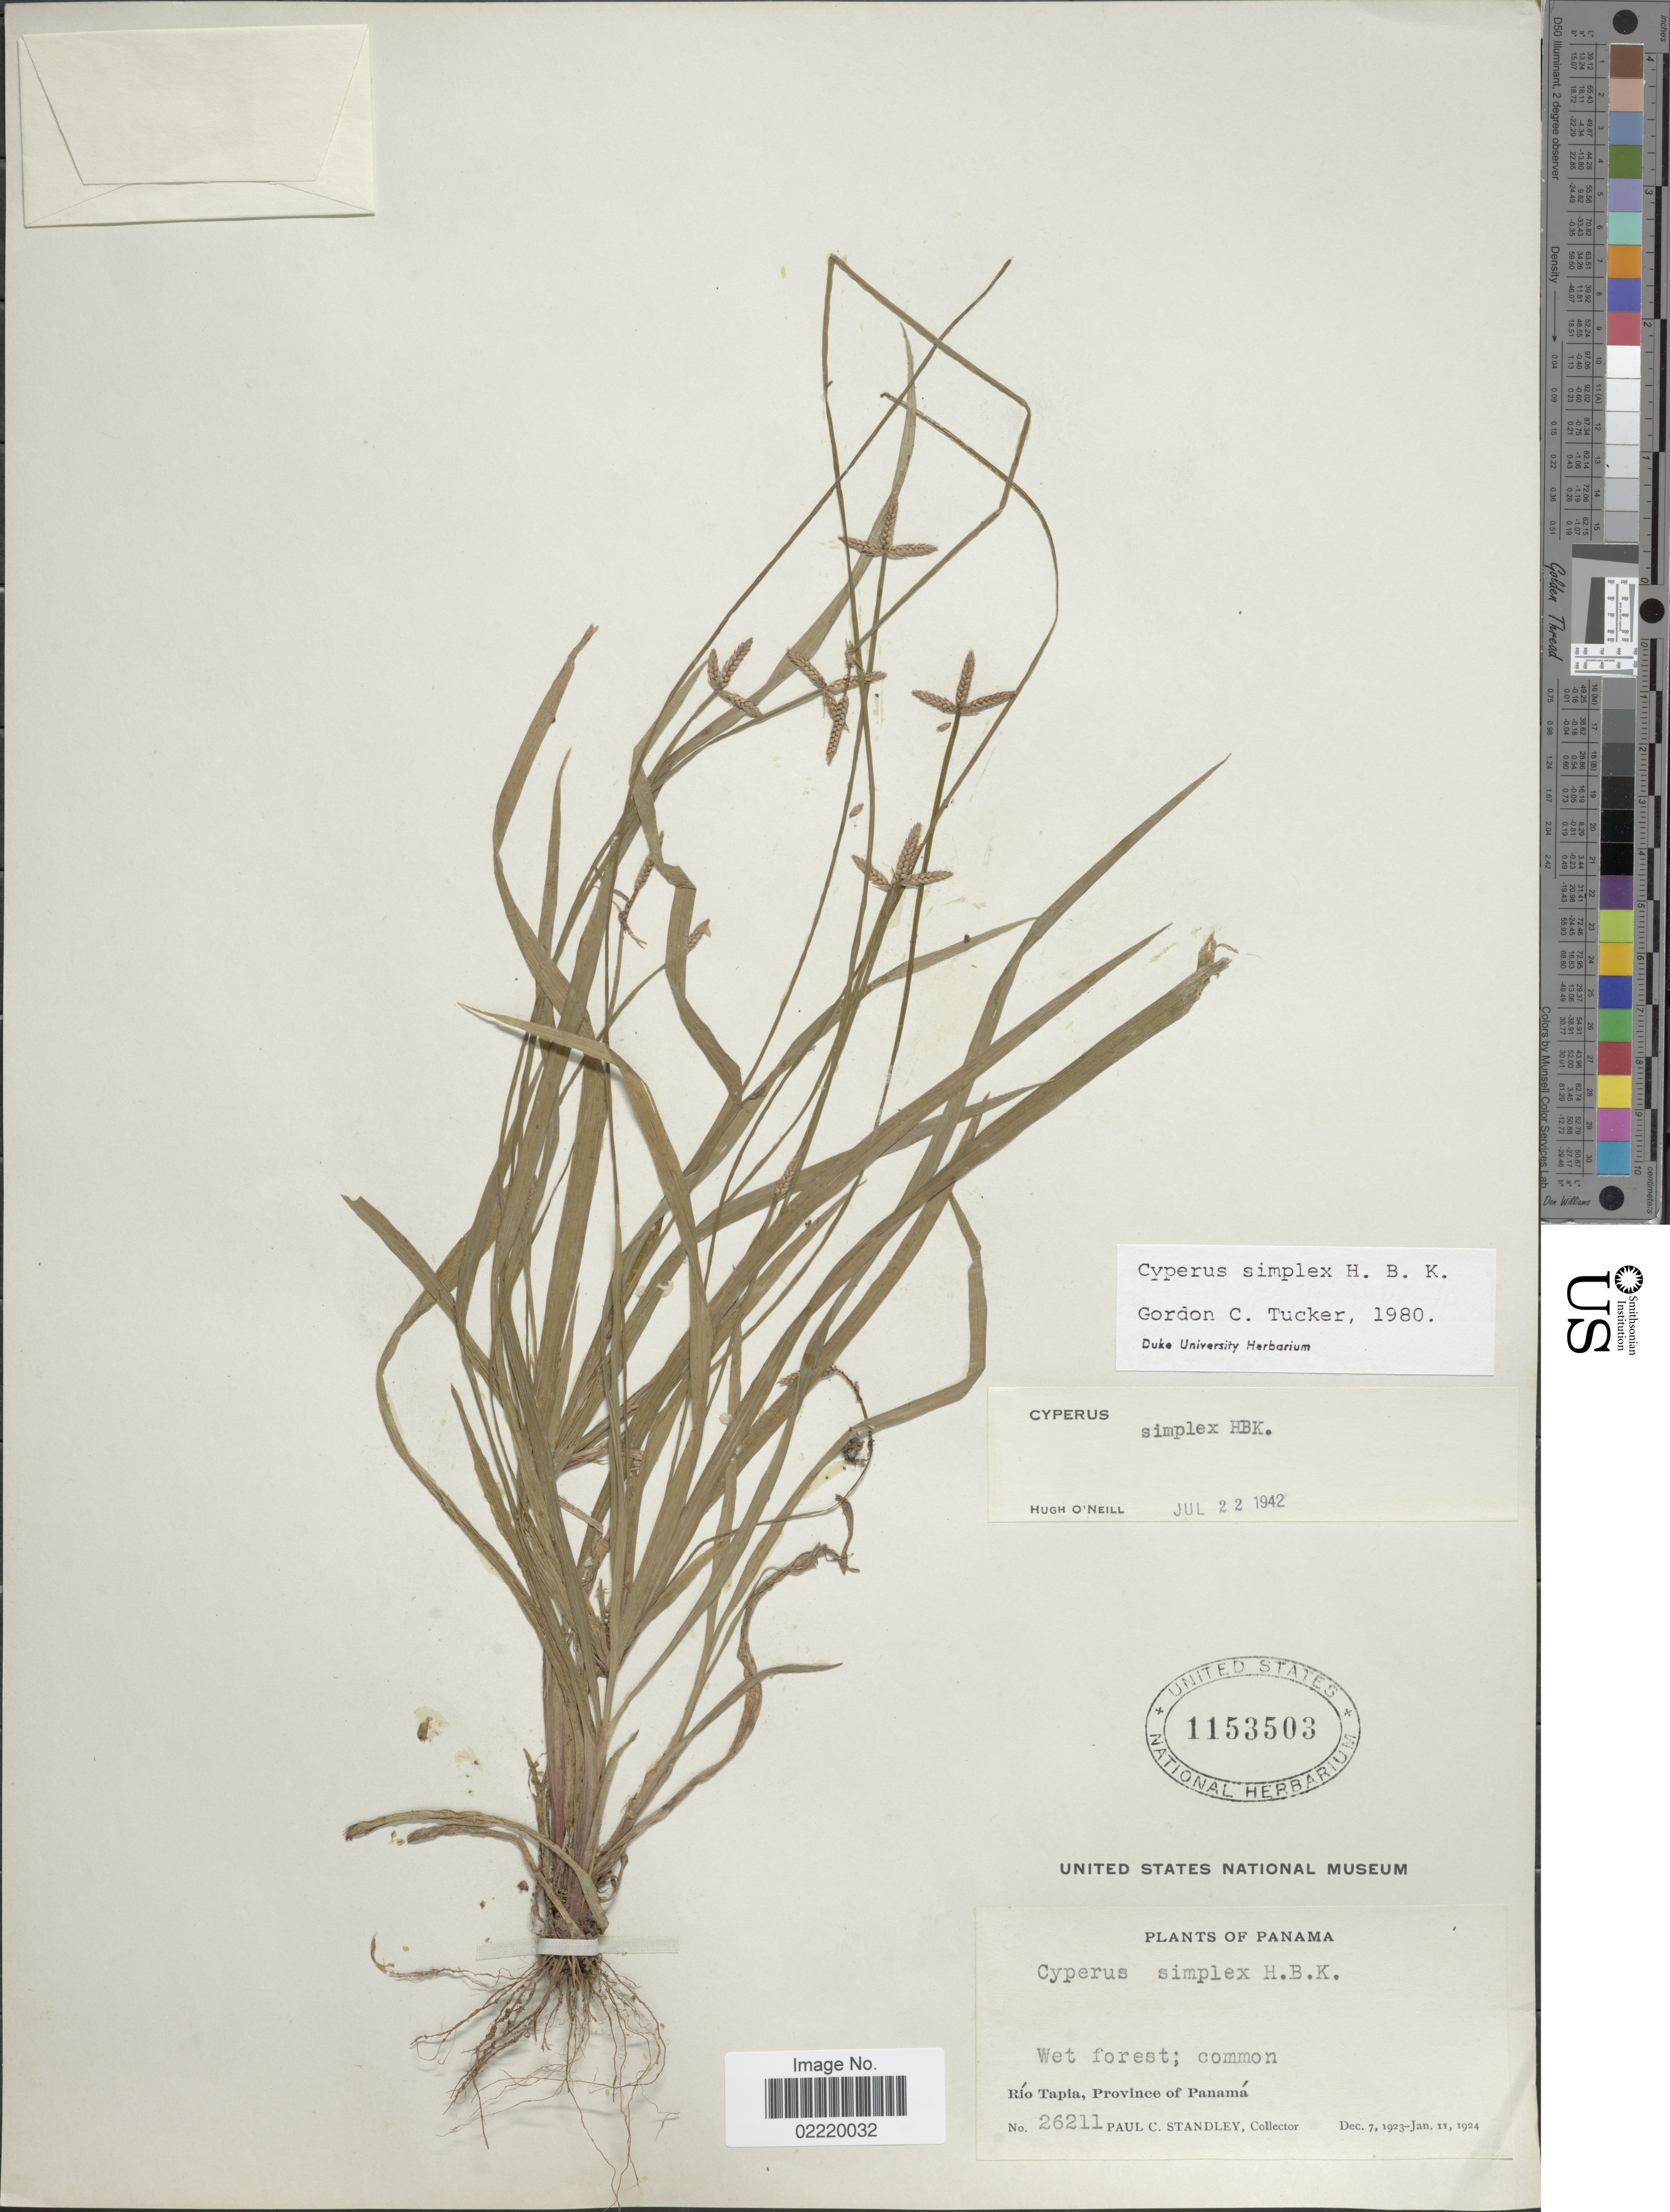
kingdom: Plantae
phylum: Tracheophyta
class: Liliopsida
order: Poales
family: Cyperaceae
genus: Cyperus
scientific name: Cyperus simplex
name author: Kunth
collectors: P. C. Standley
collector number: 26211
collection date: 1923-12-07/1924-01-11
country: Panama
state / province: Panamá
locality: Wet forest, Rio Tapia.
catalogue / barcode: US 1153503